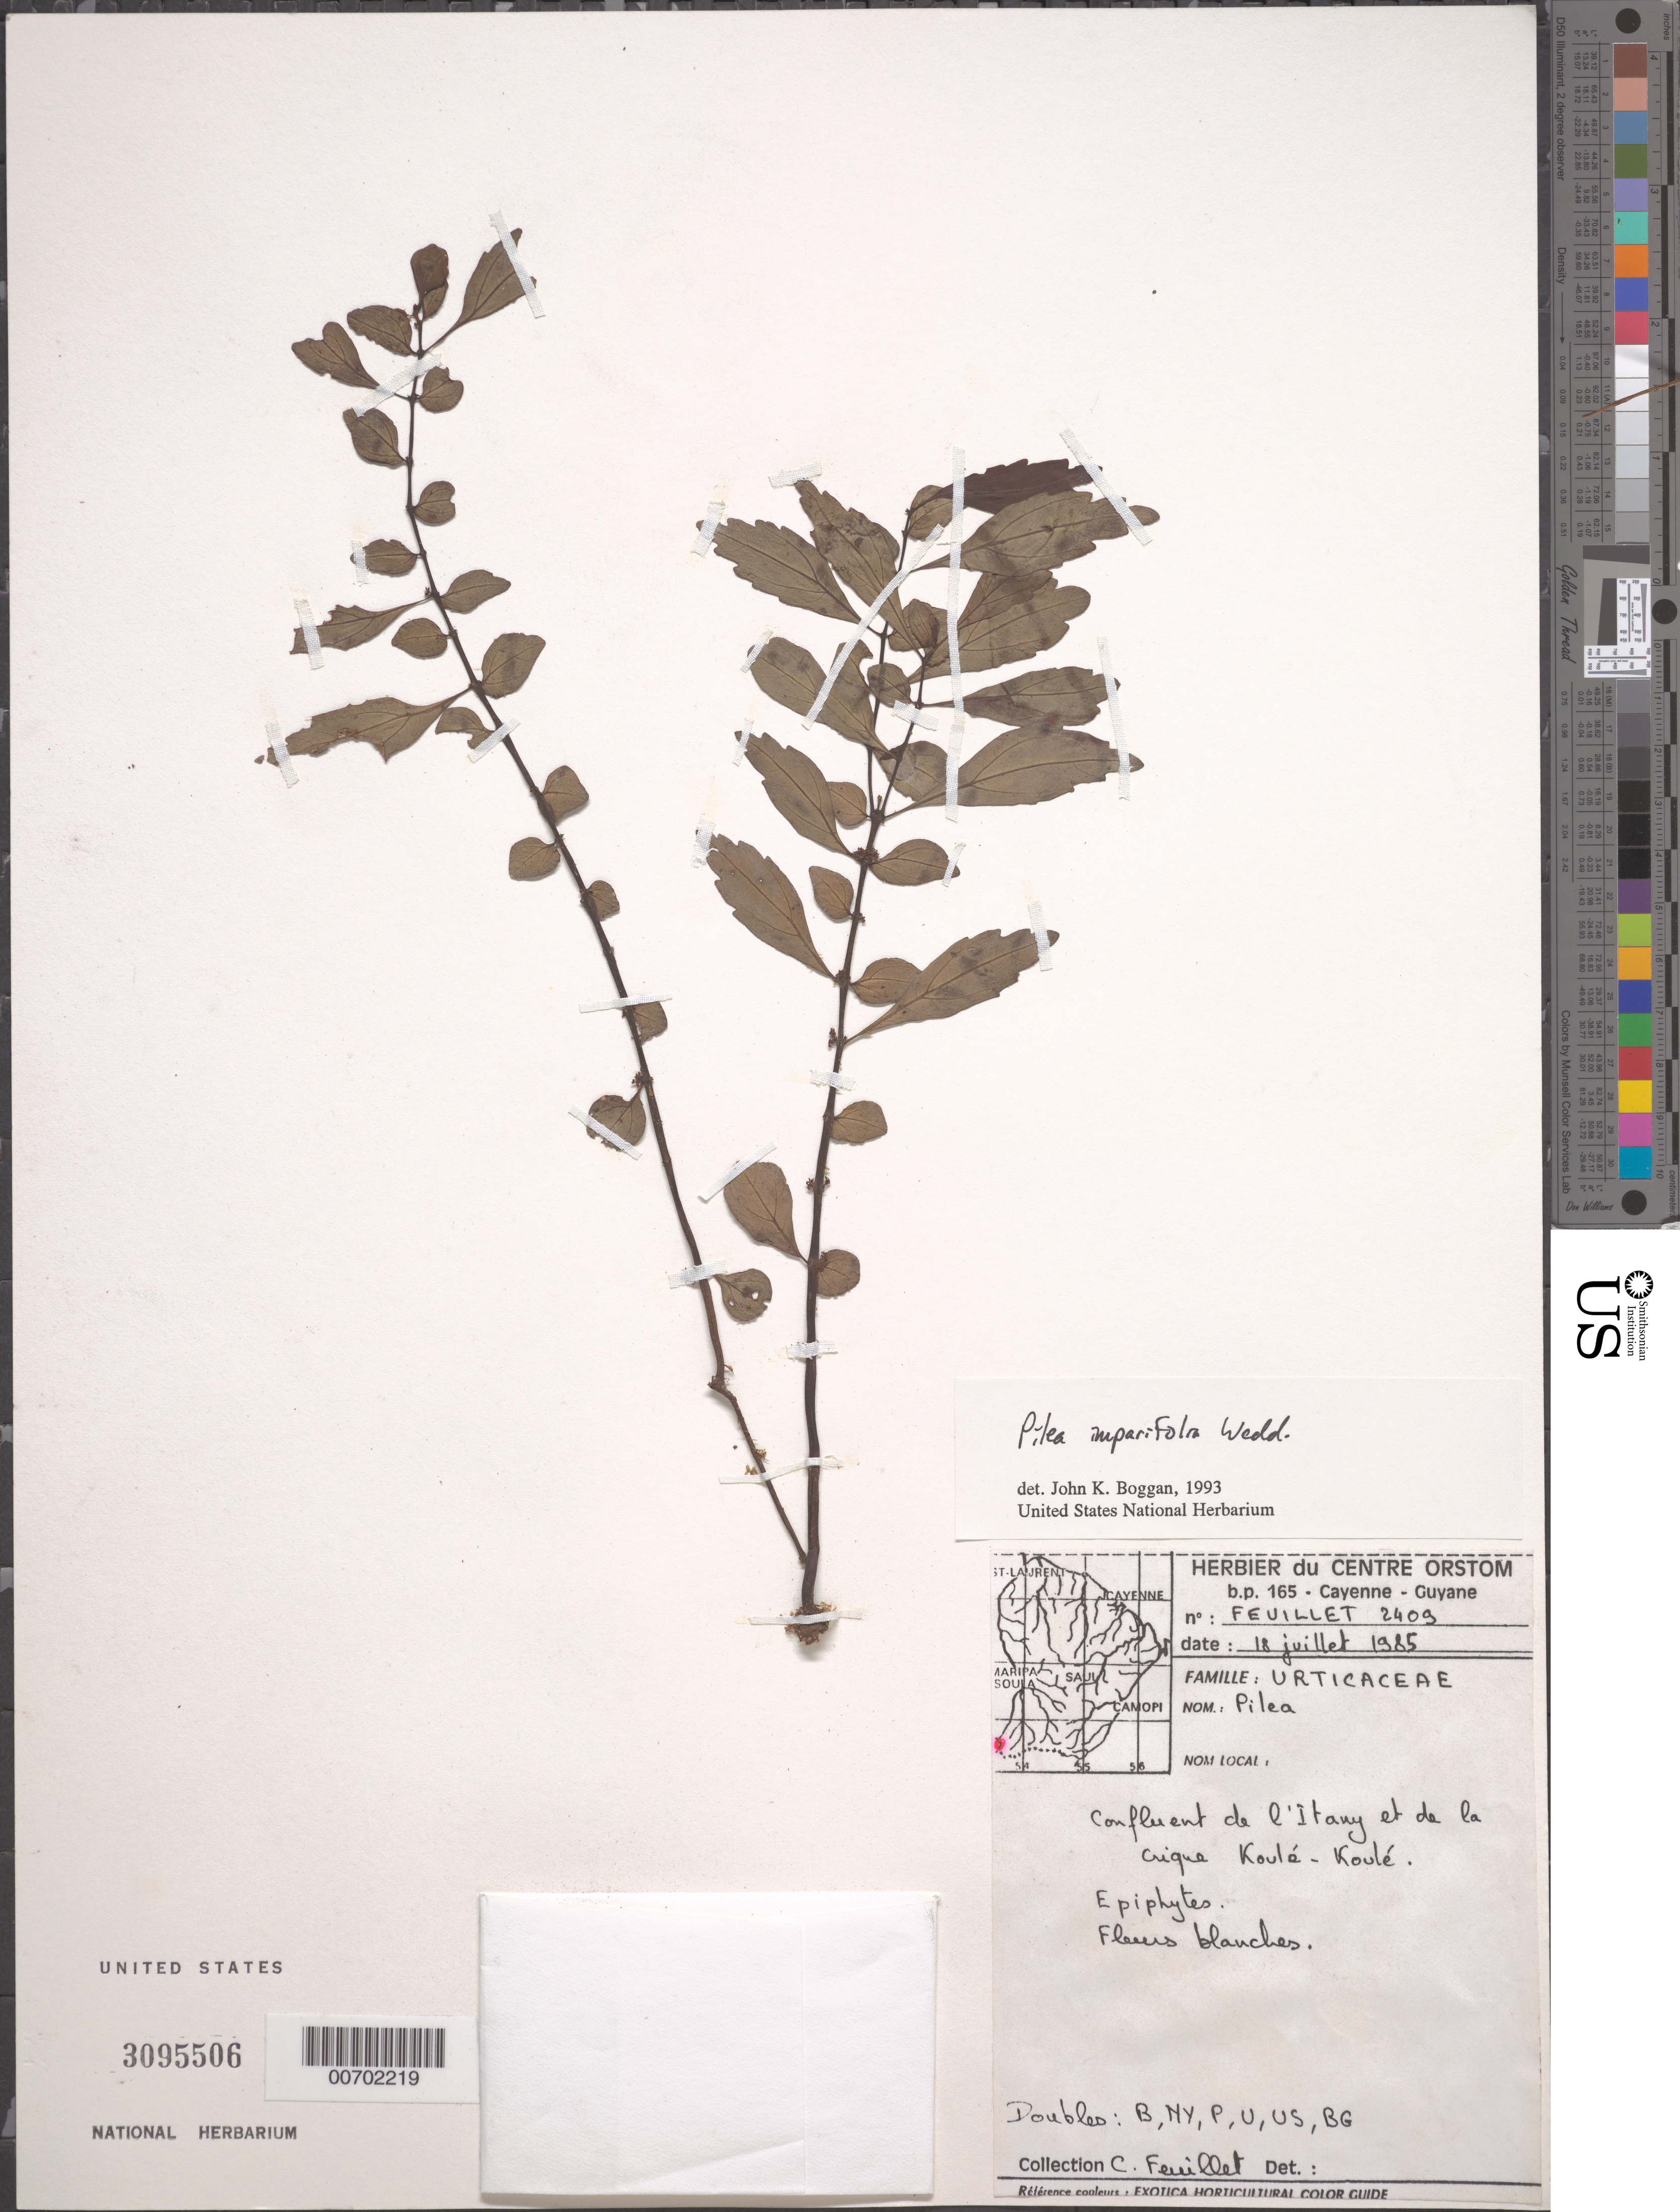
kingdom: Plantae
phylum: Tracheophyta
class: Magnoliopsida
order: Rosales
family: Urticaceae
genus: Pilea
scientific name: Pilea imparifolia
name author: Wedd.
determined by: Boggan, J. K., (US), NMNH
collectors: C. Feuillet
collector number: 2409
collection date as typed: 18-Jul-85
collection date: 1985-07-18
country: French Guiana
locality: Rivière Itany, confluent avec de la crique Koulé-Koulé, Monts Tumuc-Humac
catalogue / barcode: US 3095506